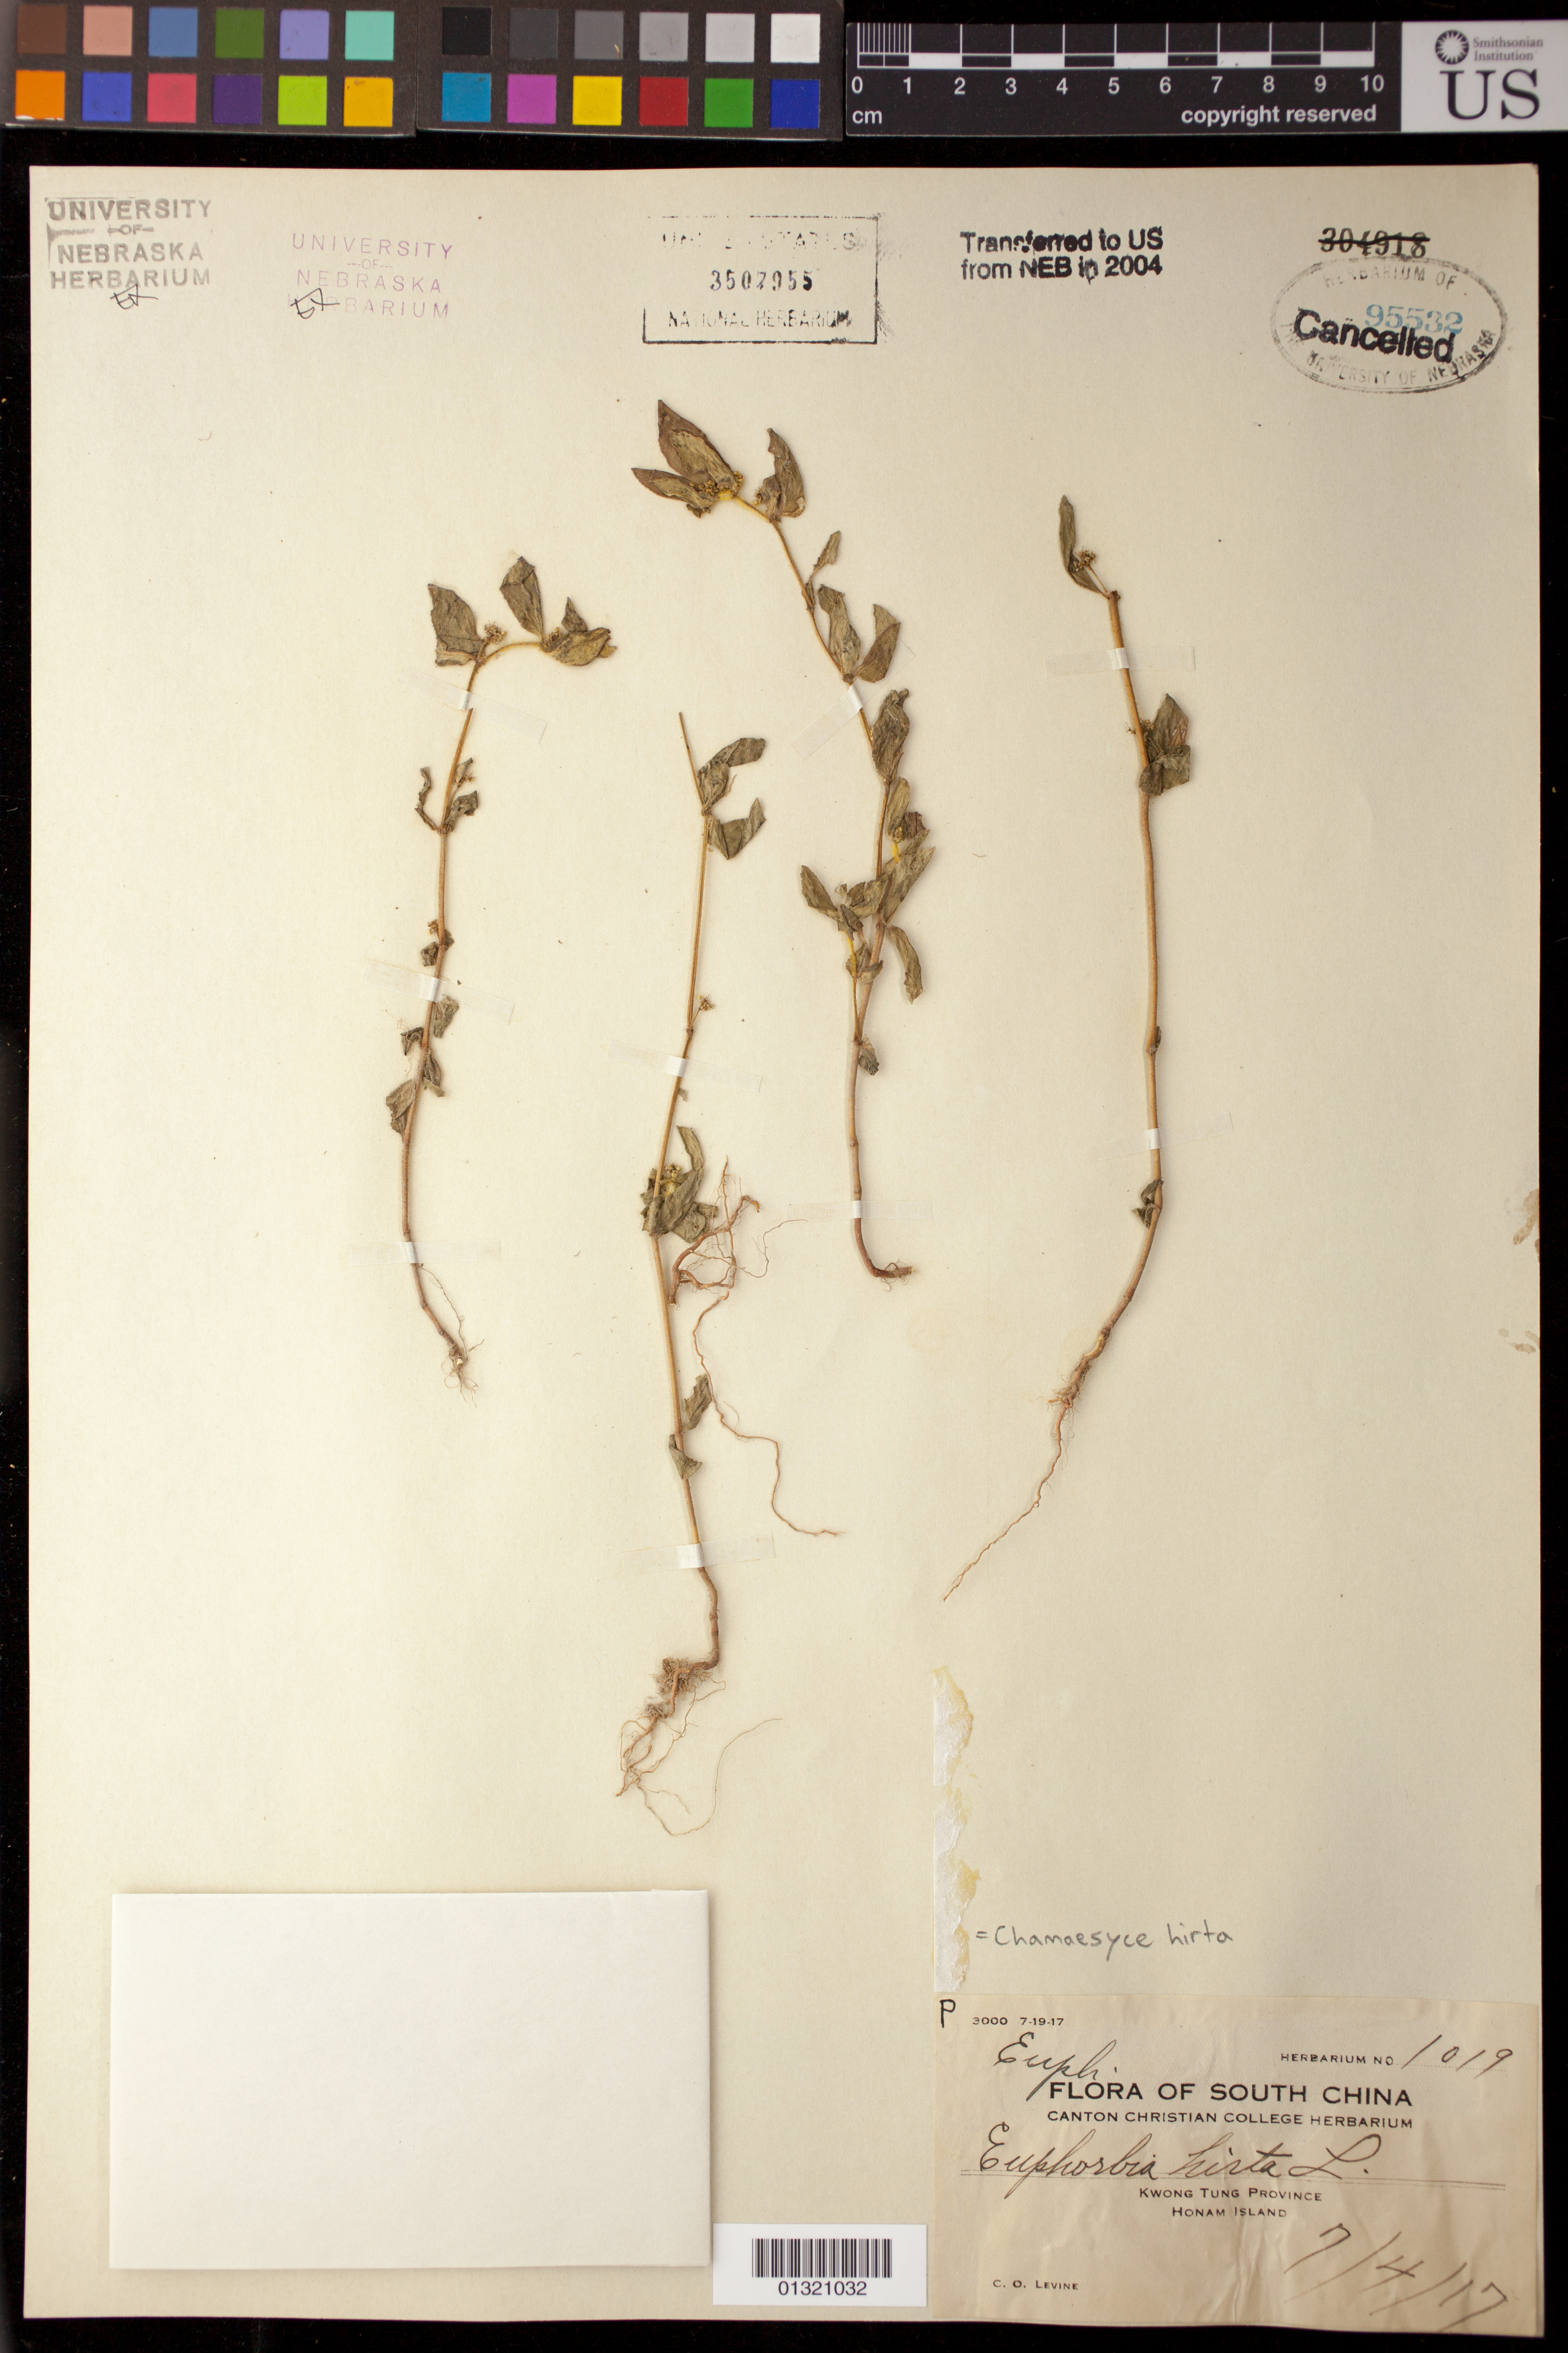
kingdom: Plantae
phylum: Tracheophyta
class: Magnoliopsida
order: Malpighiales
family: Euphorbiaceae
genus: Euphorbia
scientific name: Euphorbia hirta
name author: L.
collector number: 1019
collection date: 1917-04-07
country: China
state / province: Guangdong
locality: Honam Island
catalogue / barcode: US 3507955